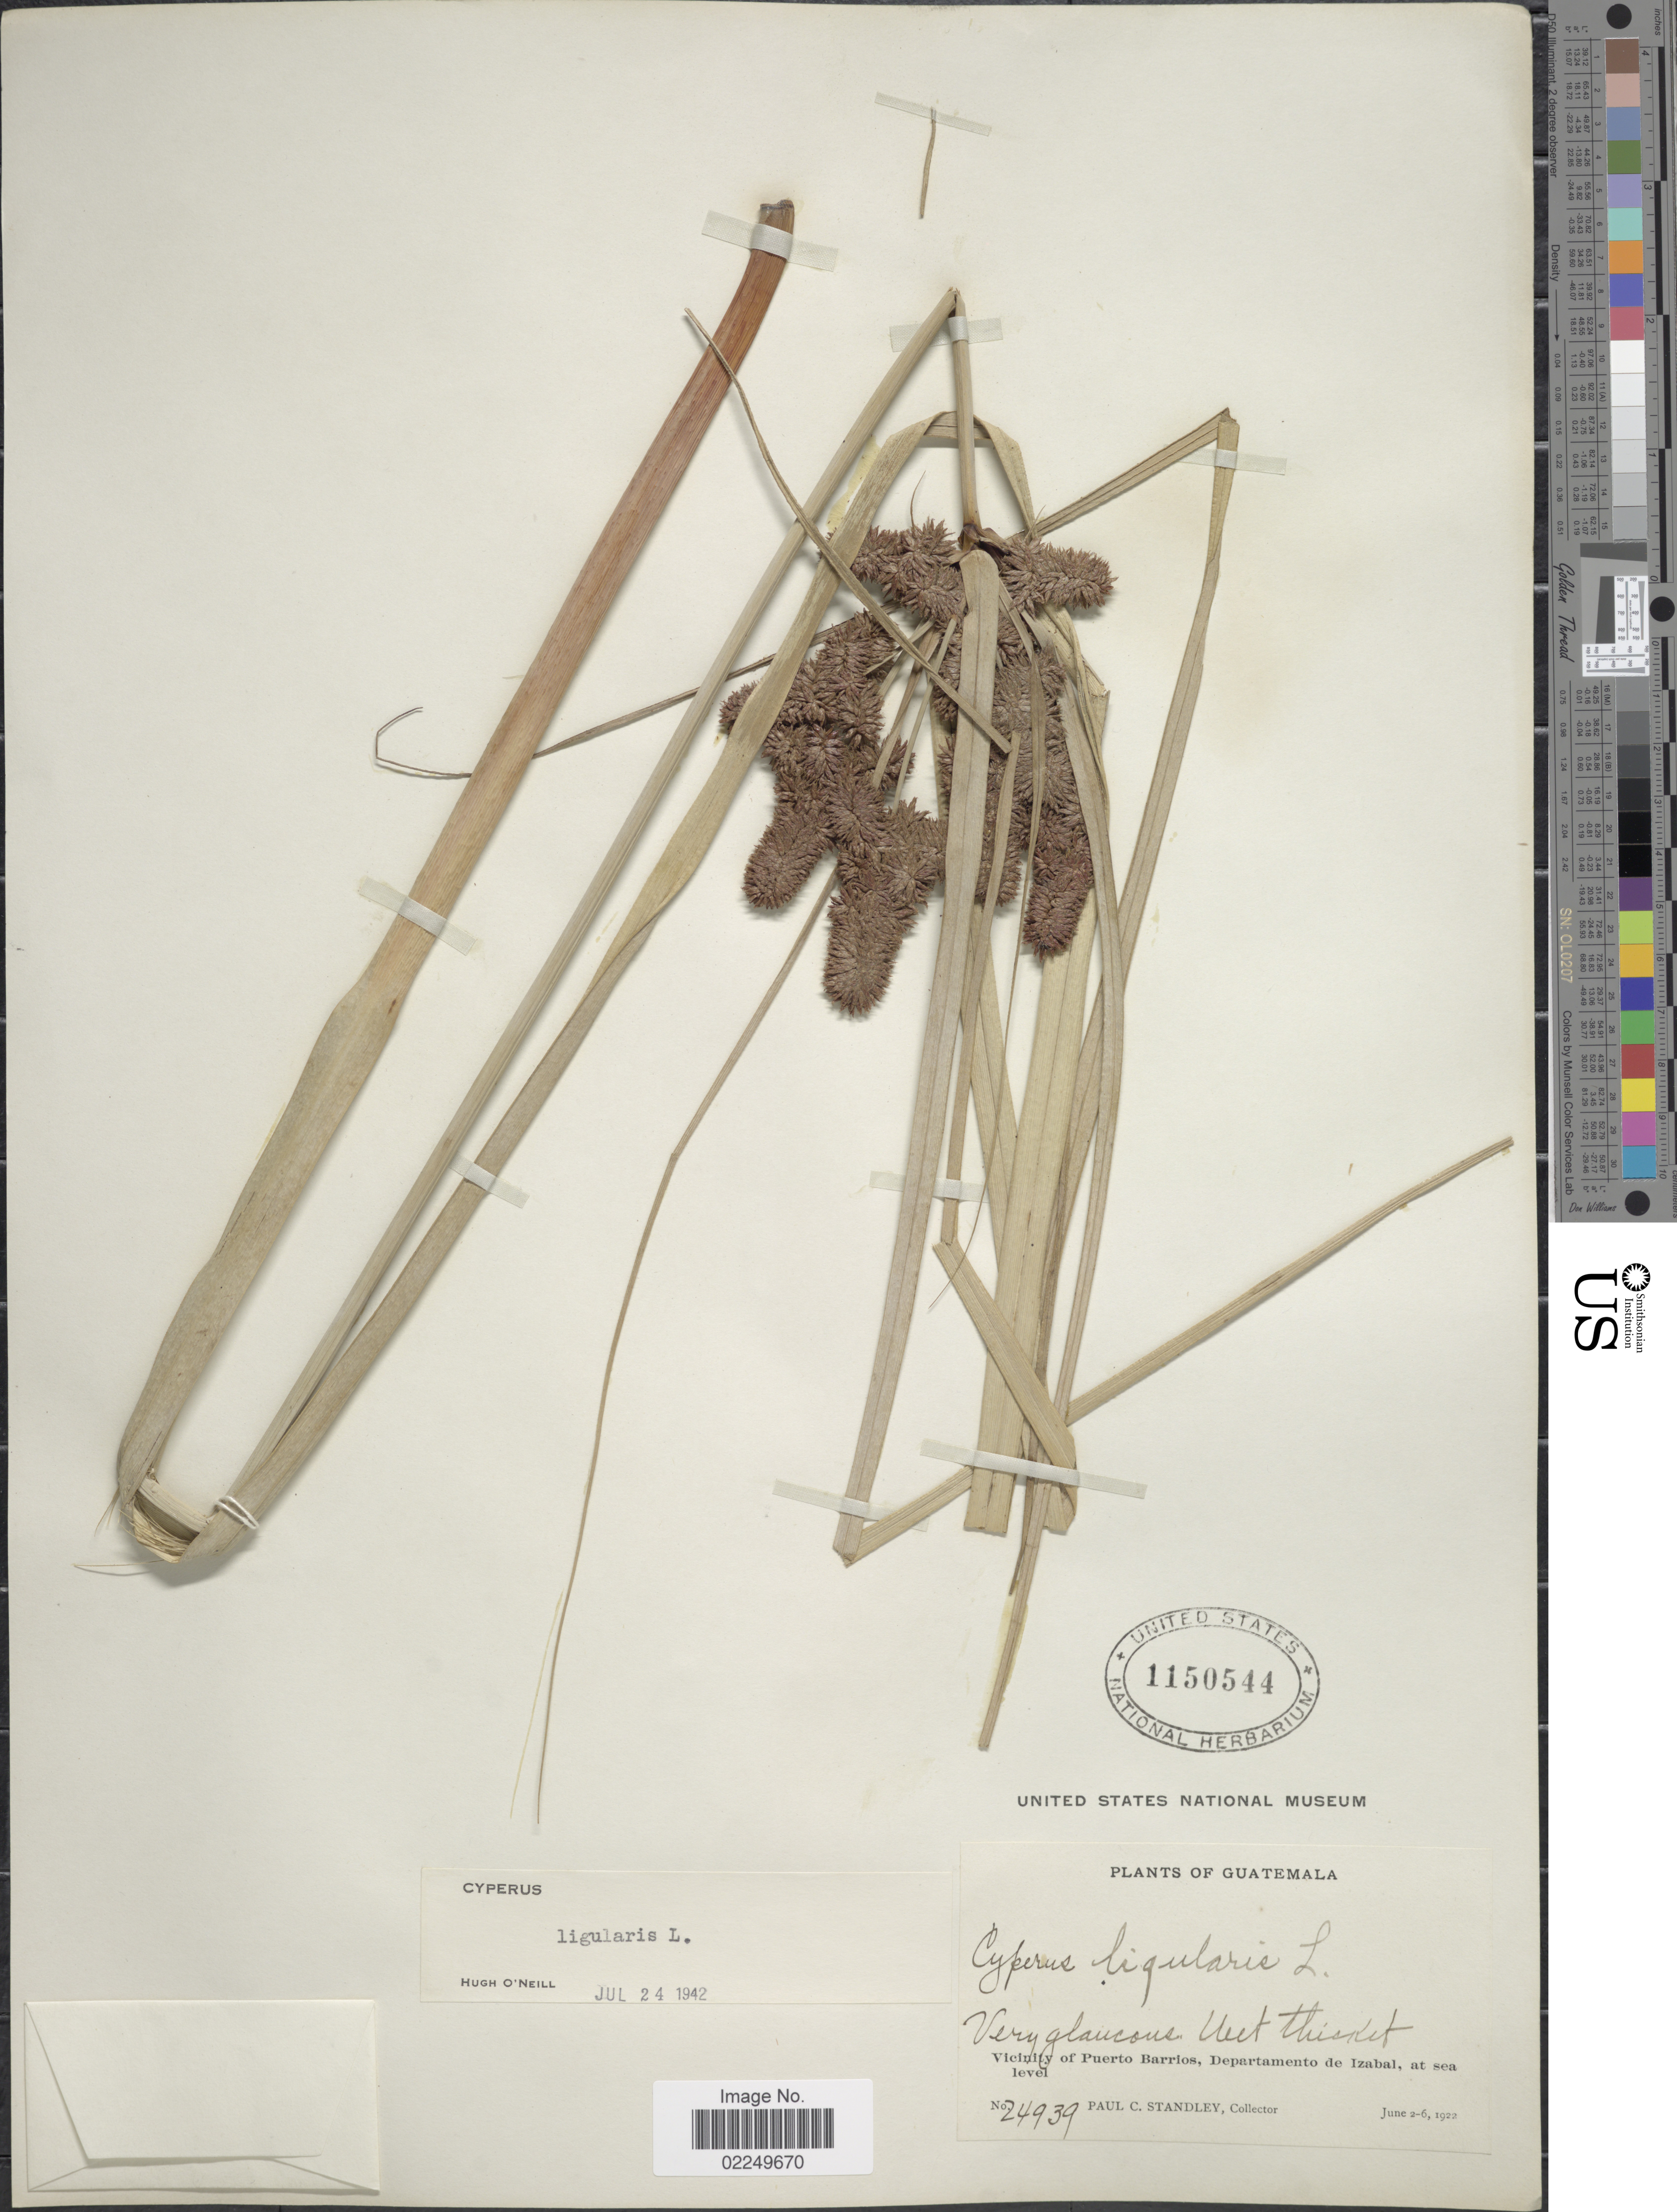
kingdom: Plantae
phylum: Tracheophyta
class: Liliopsida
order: Poales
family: Cyperaceae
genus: Cyperus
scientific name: Cyperus ligularis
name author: L.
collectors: P. C. Standley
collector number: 24939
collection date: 1922-06-02/1922-06-06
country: Guatemala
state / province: Izabal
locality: Vicinity of Puerto Barrios, Departamento de Izabal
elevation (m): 0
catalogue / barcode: US 1150544